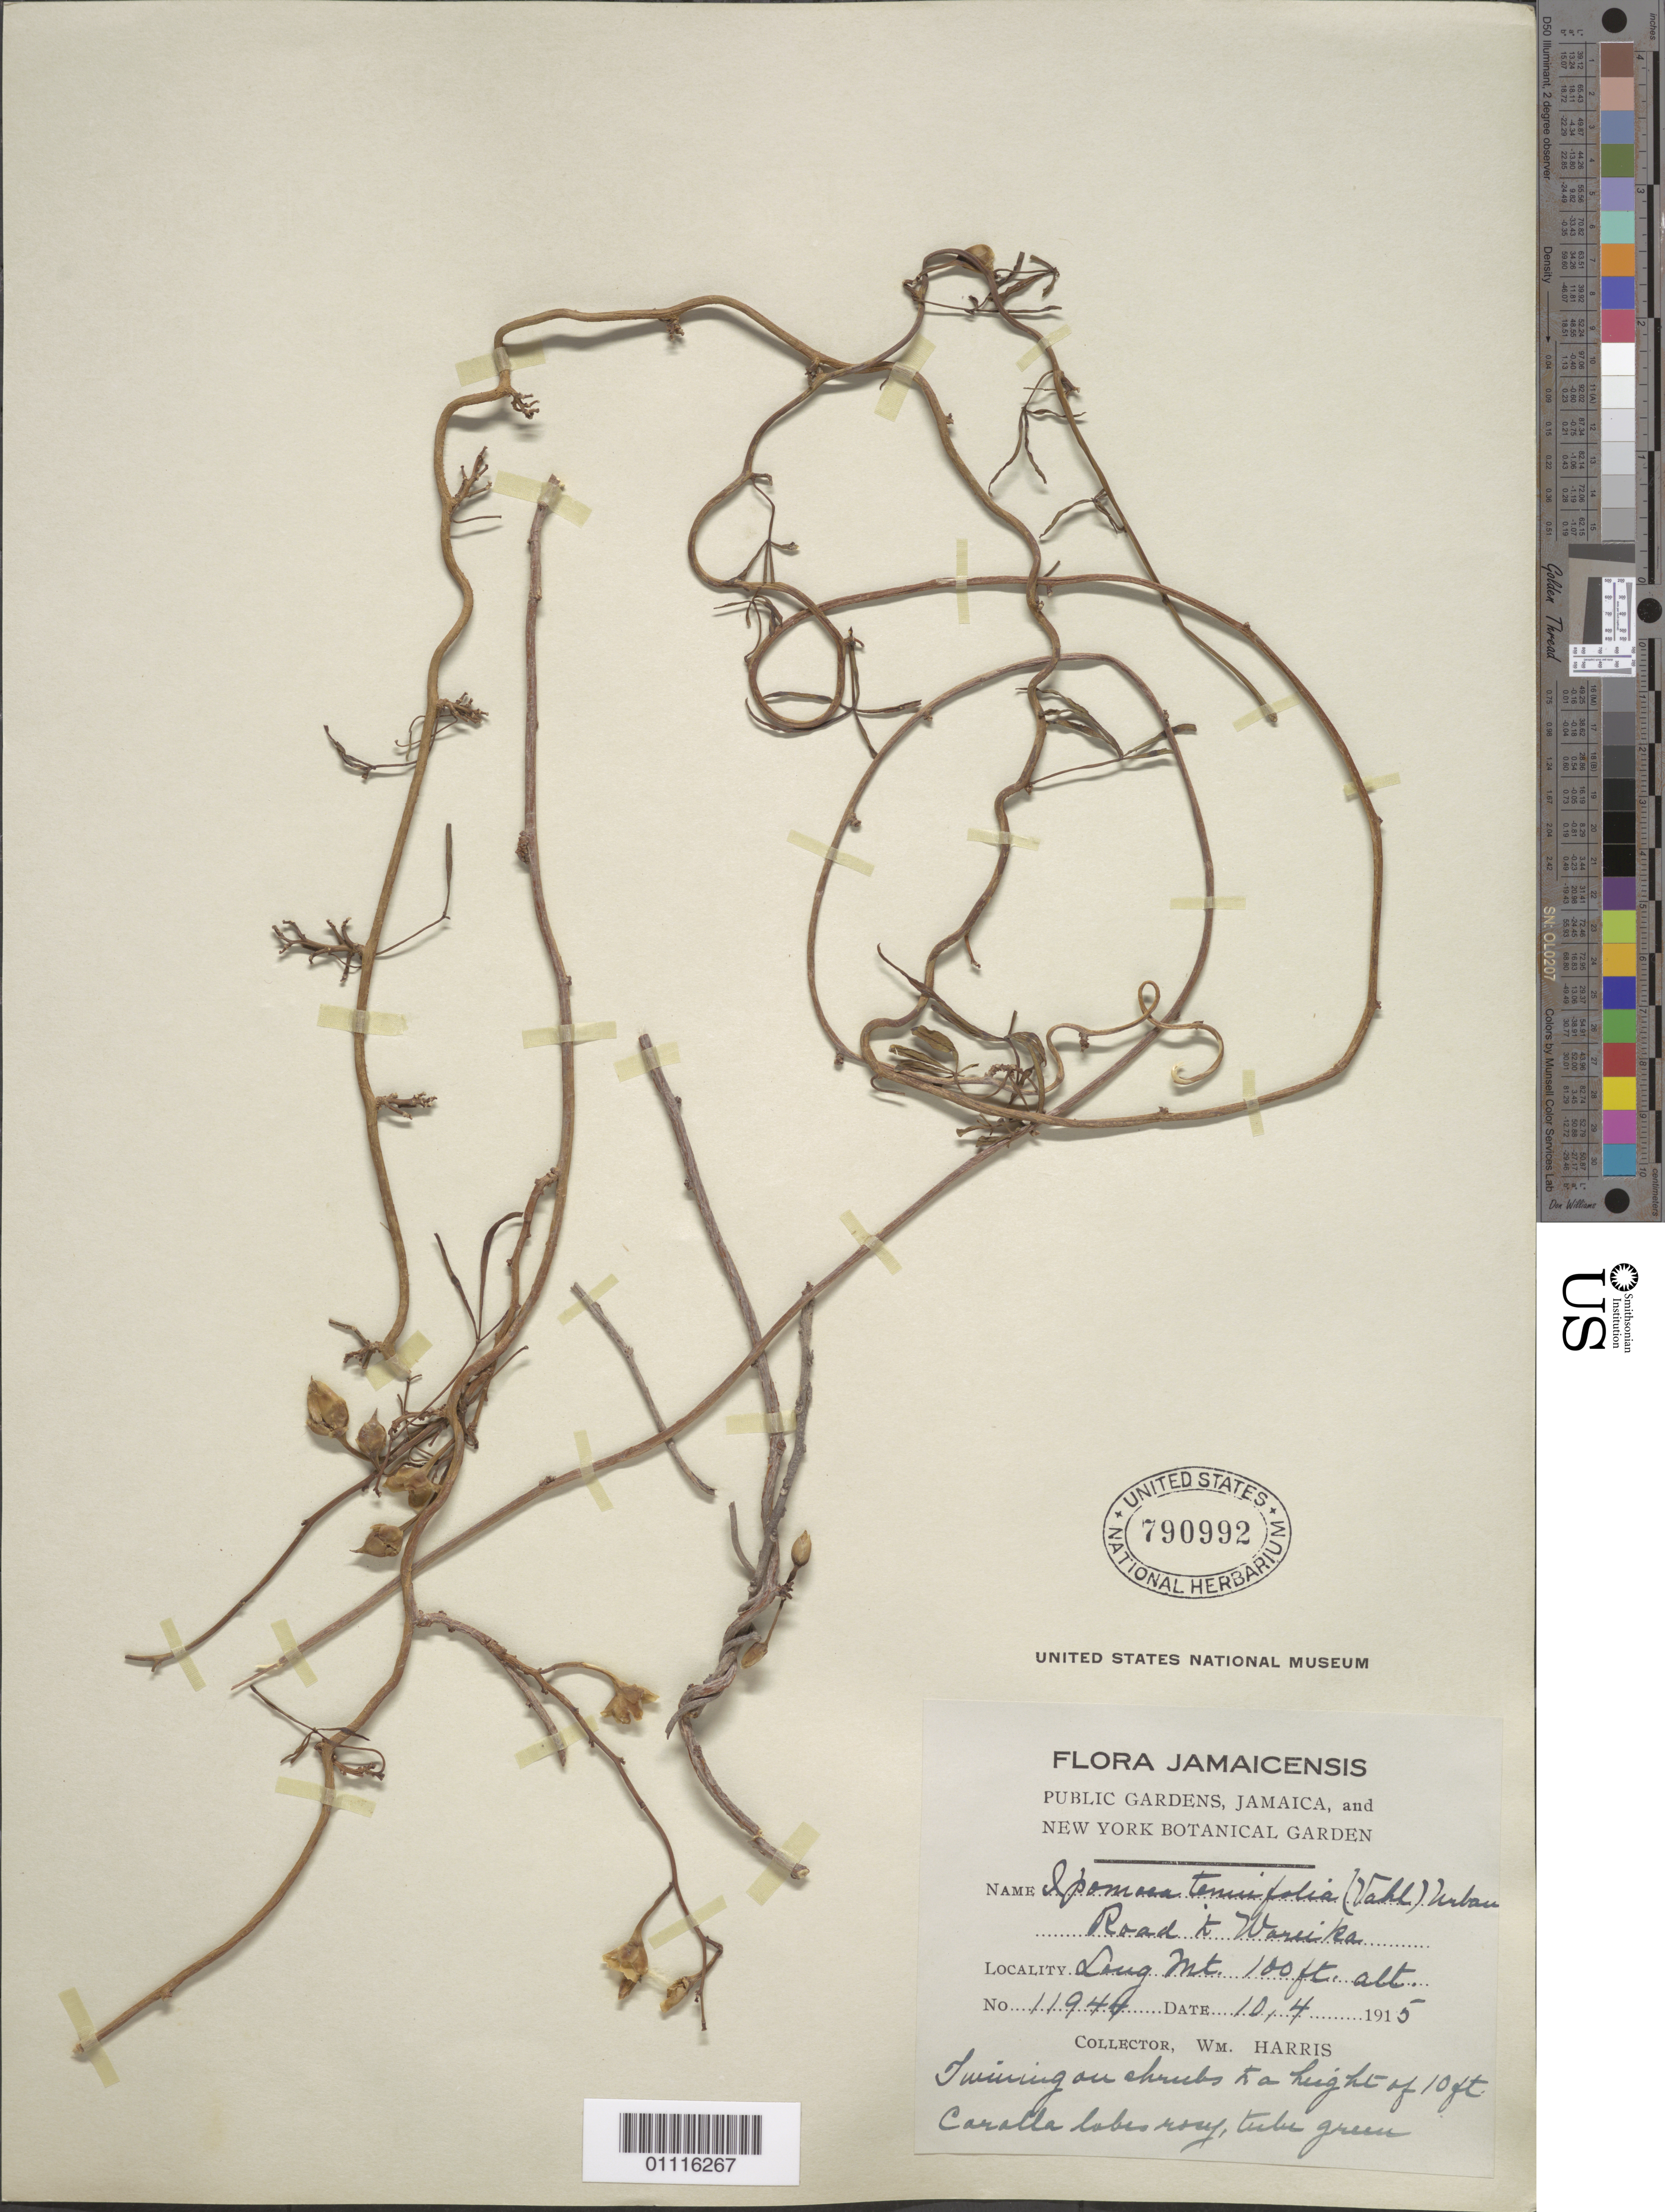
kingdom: Plantae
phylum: Tracheophyta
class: Magnoliopsida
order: Solanales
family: Convolvulaceae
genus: Ipomoea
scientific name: Ipomoea tenuifolia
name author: (Vahl) Urb.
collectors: W. Harris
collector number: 11944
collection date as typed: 10 Apr 1915 or 04 Oct 1915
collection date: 1915-04-10 or 1915-10-04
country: Jamaica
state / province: Kingston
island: Jamaica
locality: Road to Wareika. Long Mt.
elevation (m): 30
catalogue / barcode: US 790992